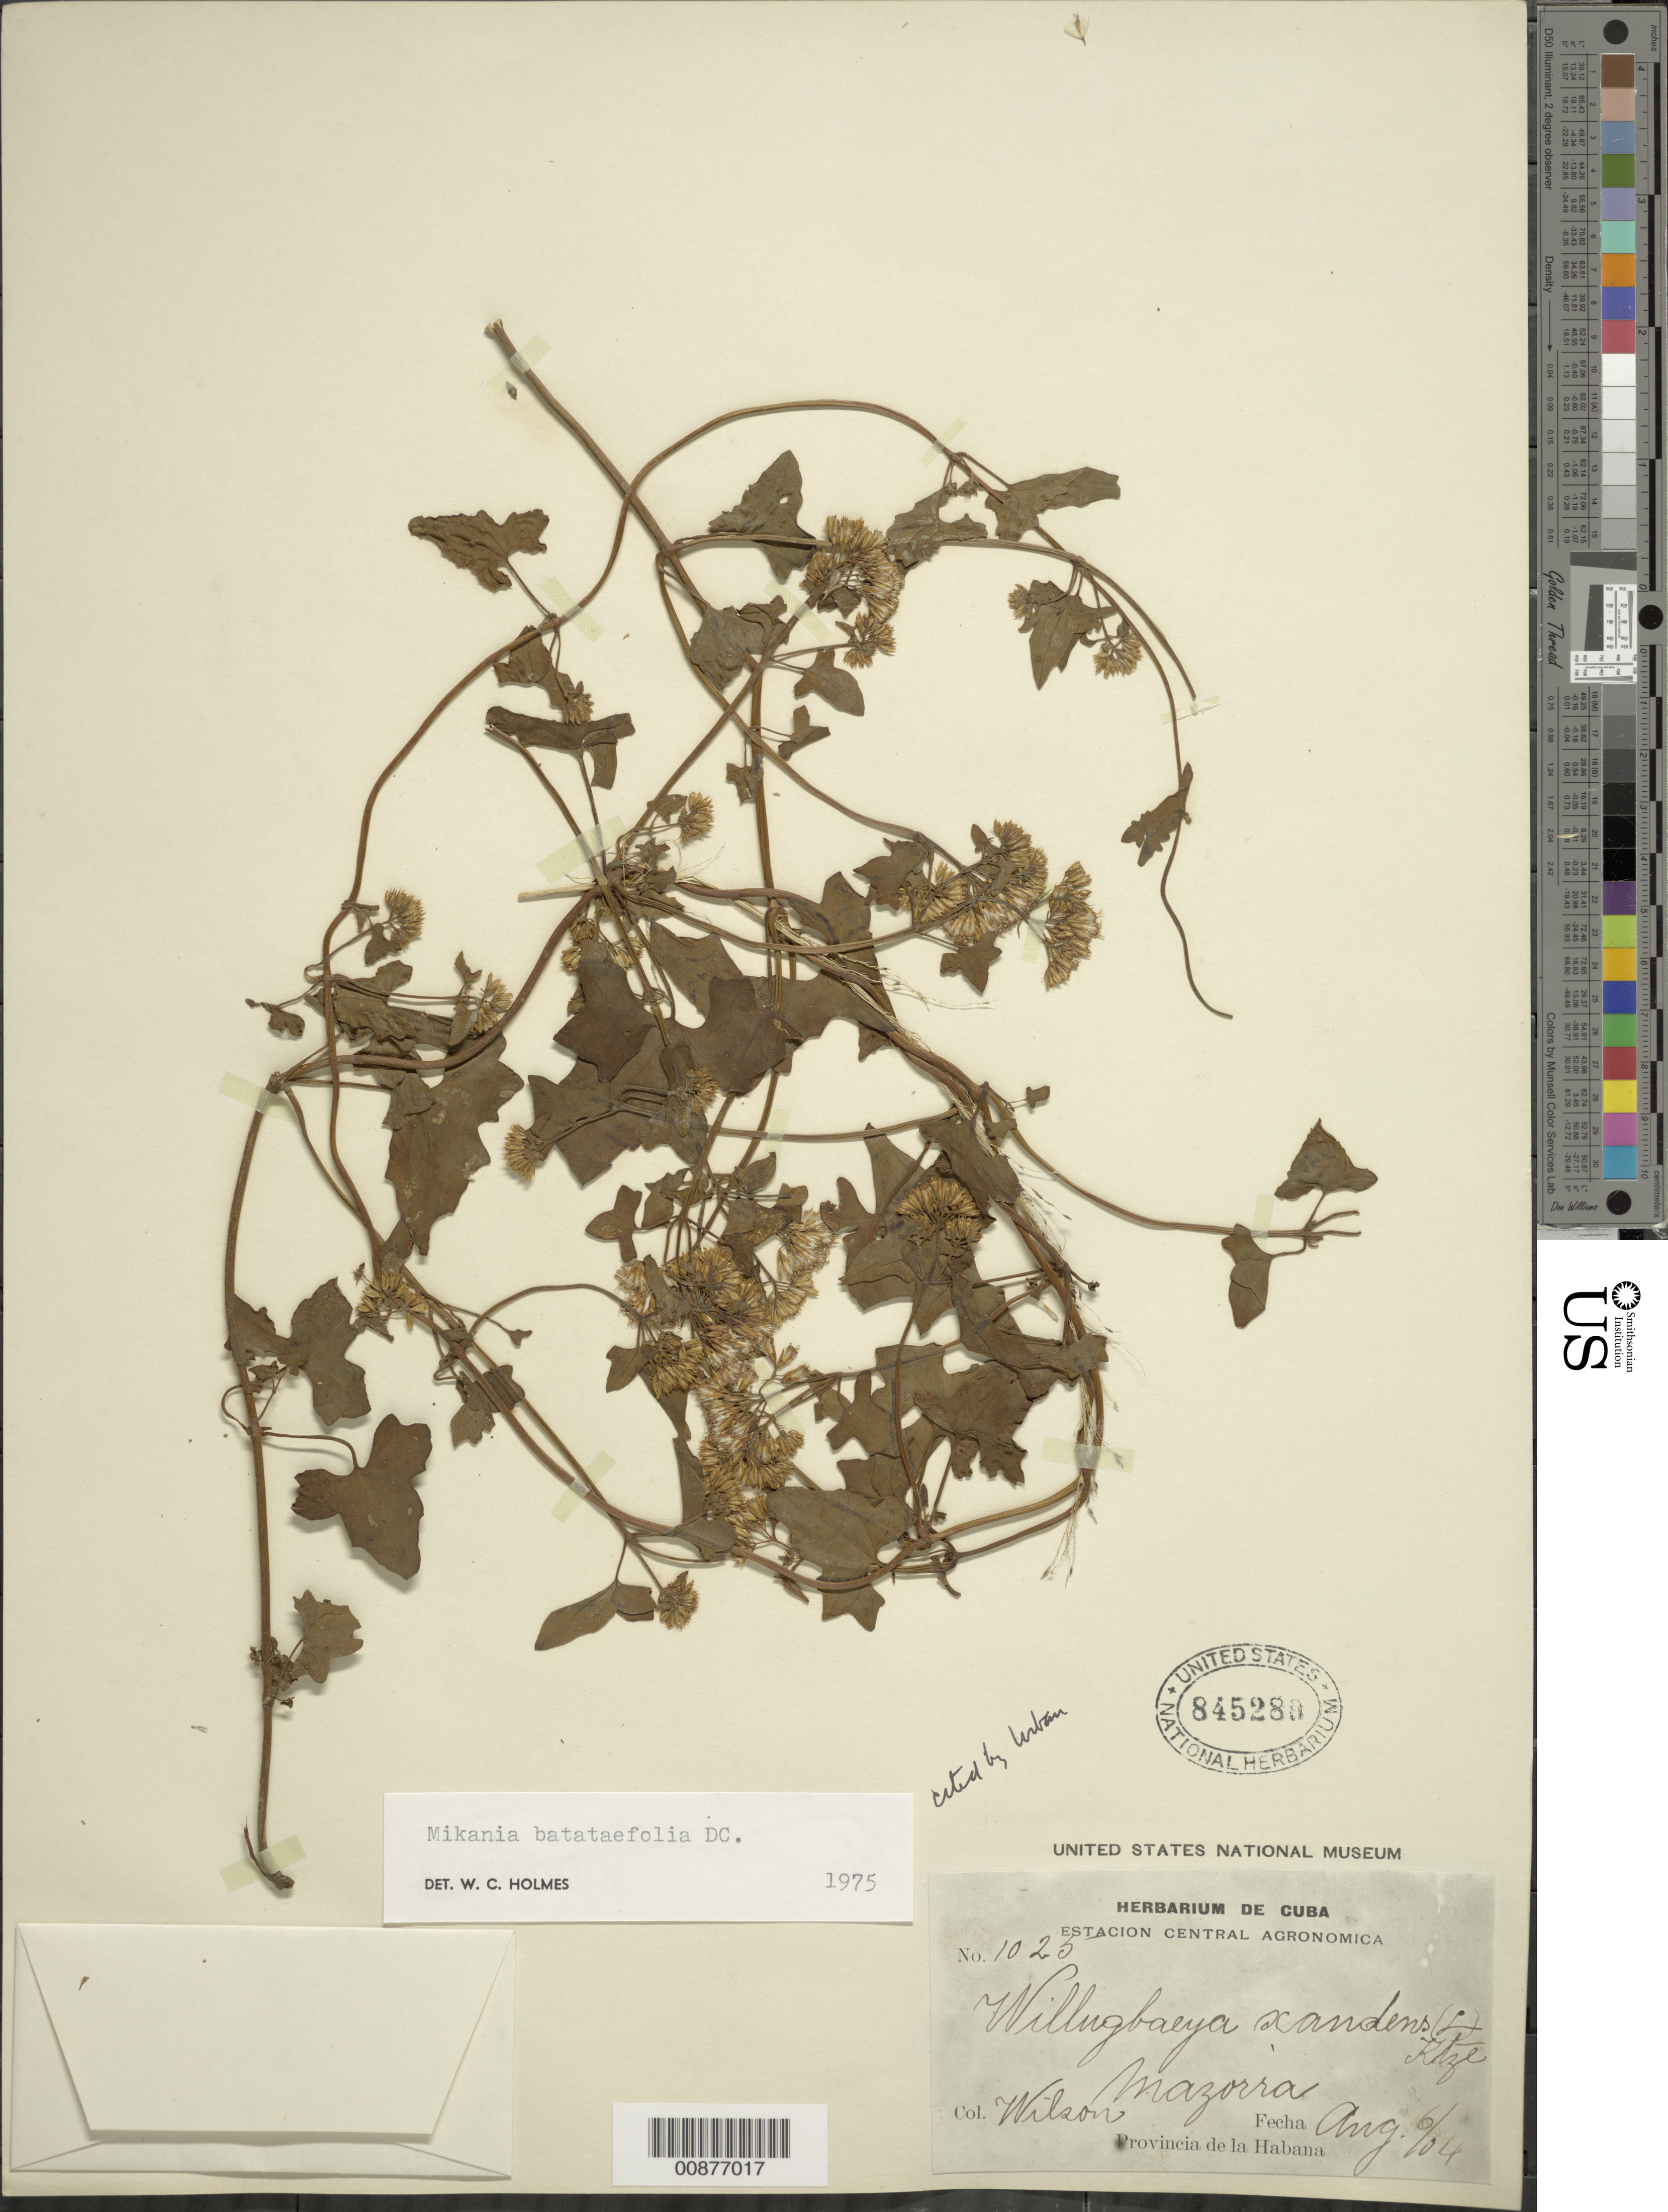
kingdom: Plantae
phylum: Tracheophyta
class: Magnoliopsida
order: Asterales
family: Asteraceae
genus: Mikania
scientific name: Mikania batataefolia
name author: DC.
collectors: -- Wilson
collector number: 1025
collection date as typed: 06 Aug 1904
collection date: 1904-08-06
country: Cuba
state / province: La Habana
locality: Mazorra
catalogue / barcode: US 845289